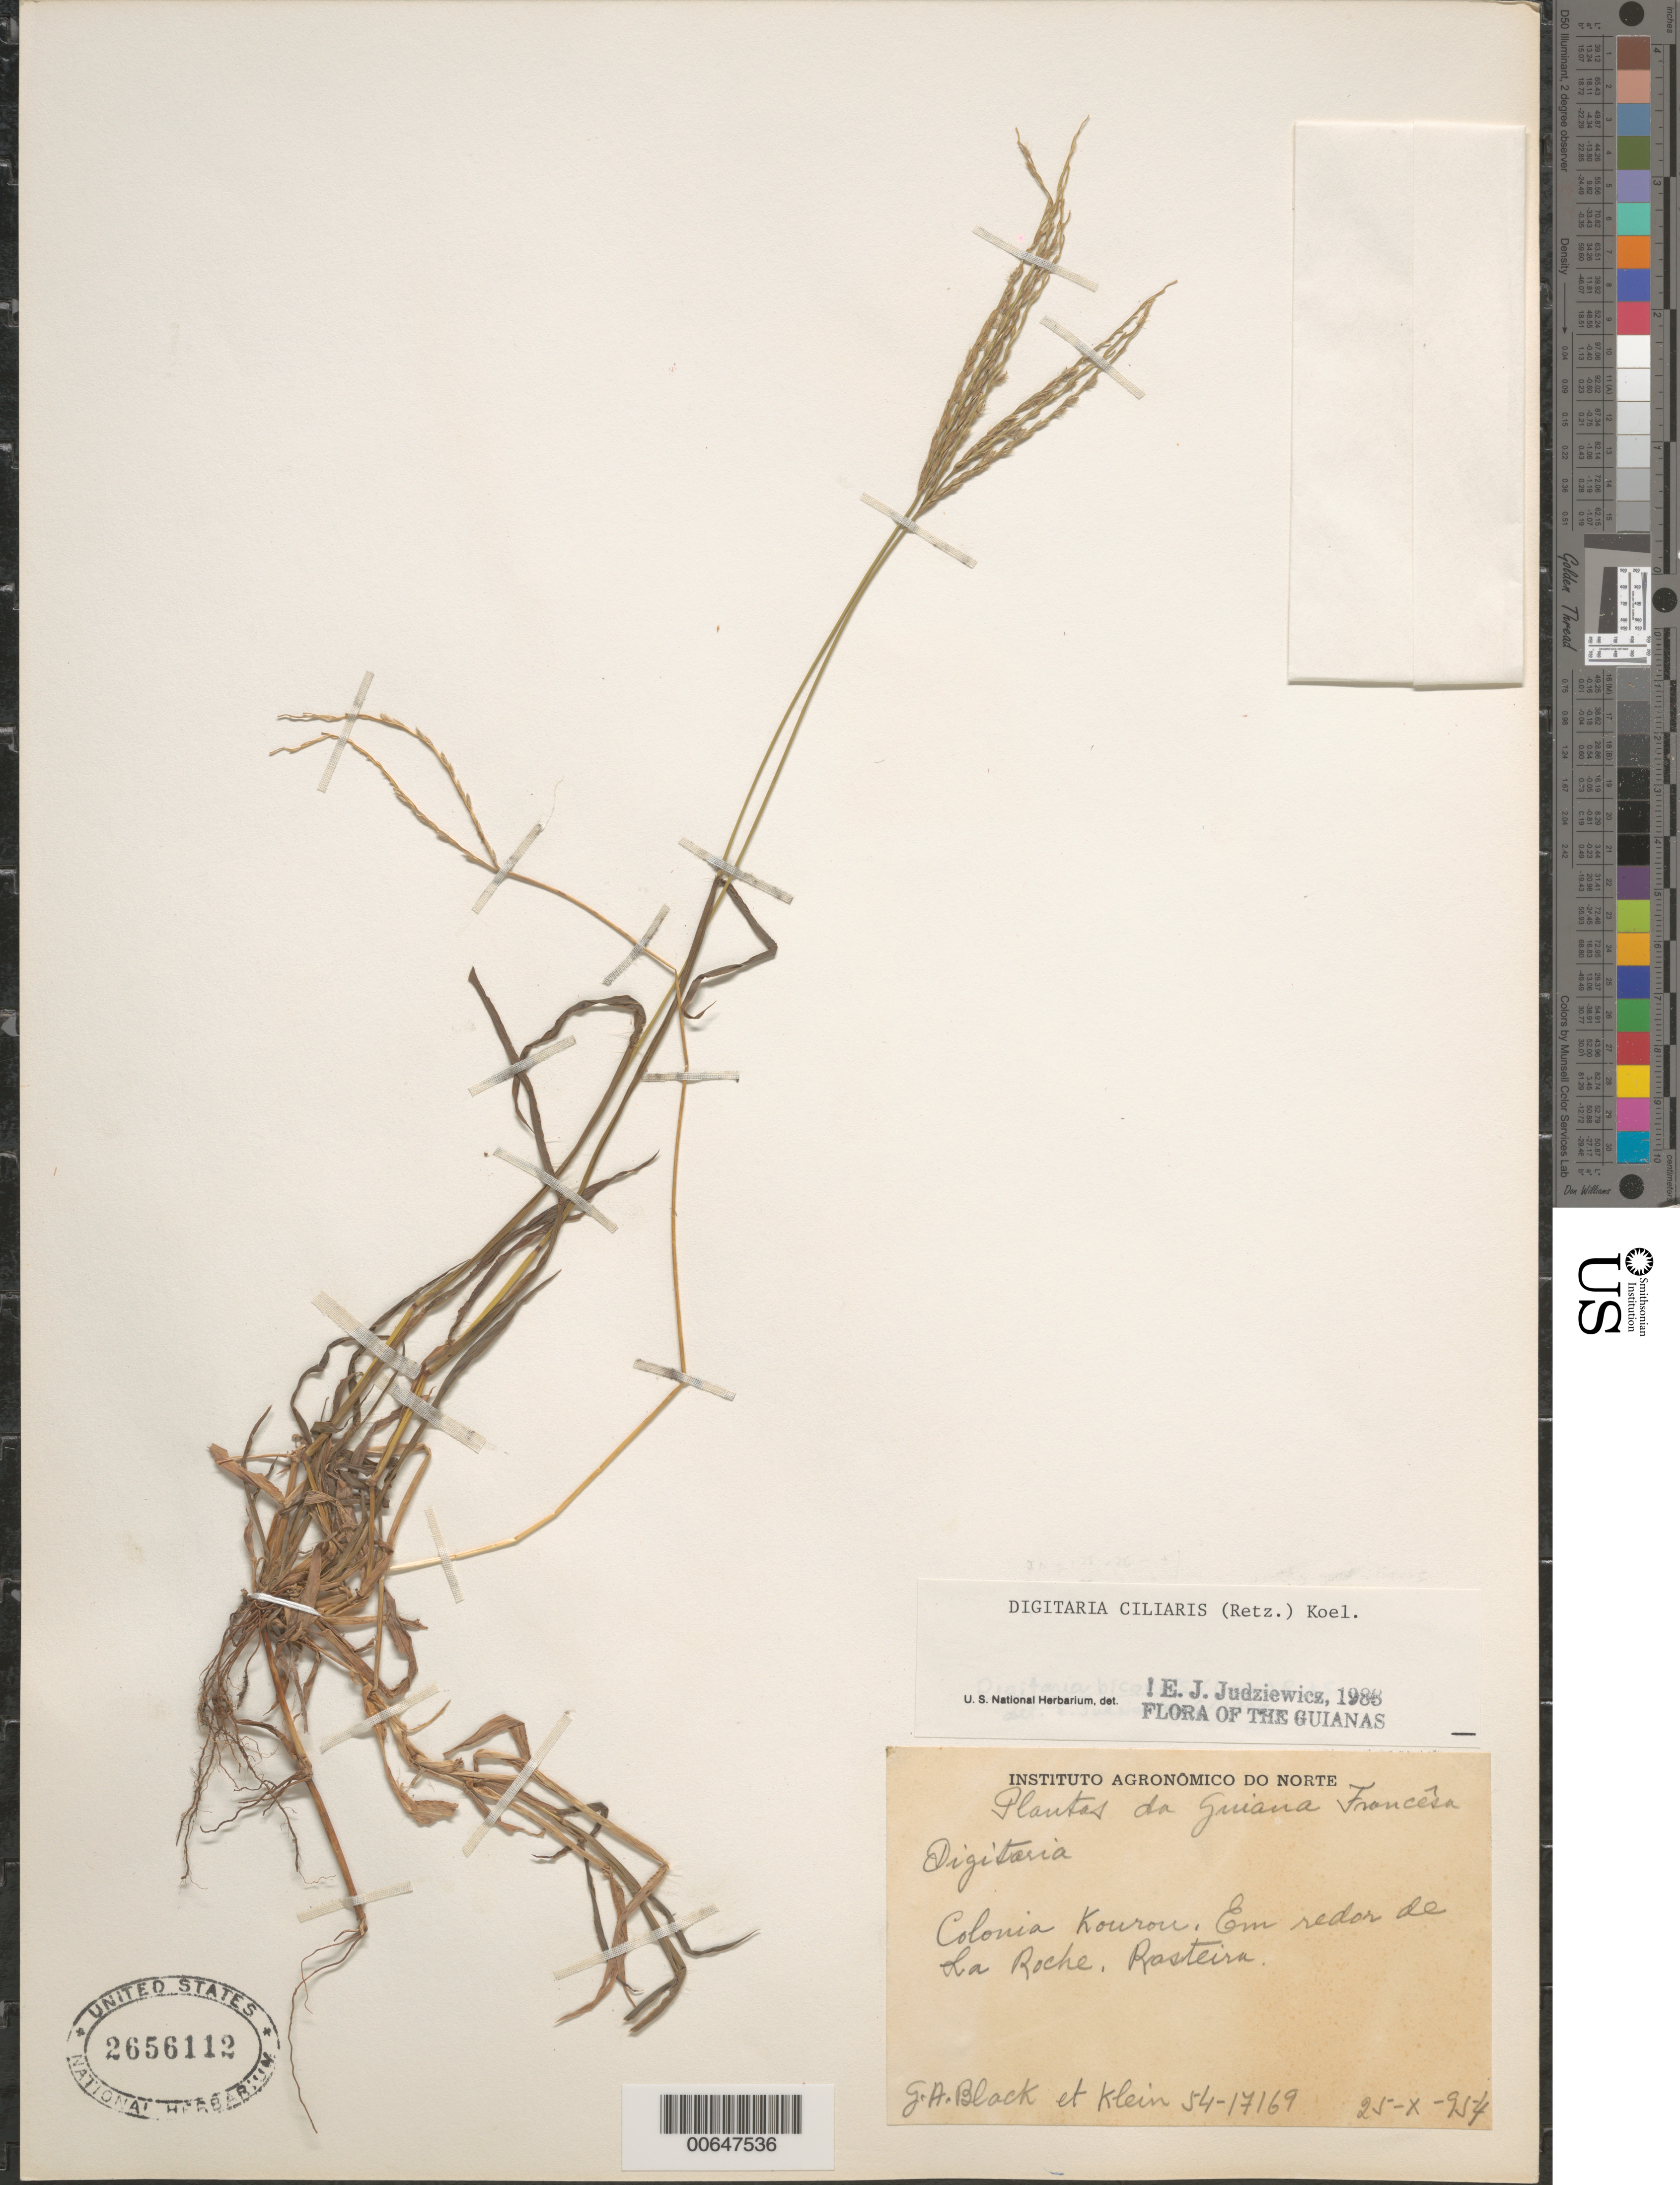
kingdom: Plantae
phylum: Tracheophyta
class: Liliopsida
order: Poales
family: Poaceae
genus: Digitaria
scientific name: Digitaria ciliaris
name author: (Retz.) Koeler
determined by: Judziewicz, E. J.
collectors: G. A. Black & Klein, --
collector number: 54 17169 c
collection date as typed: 25-Oct-54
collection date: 1954-10-25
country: French Guiana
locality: Colonia Kourou, en redor de La Roche. Rasteirn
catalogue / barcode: US 2656112